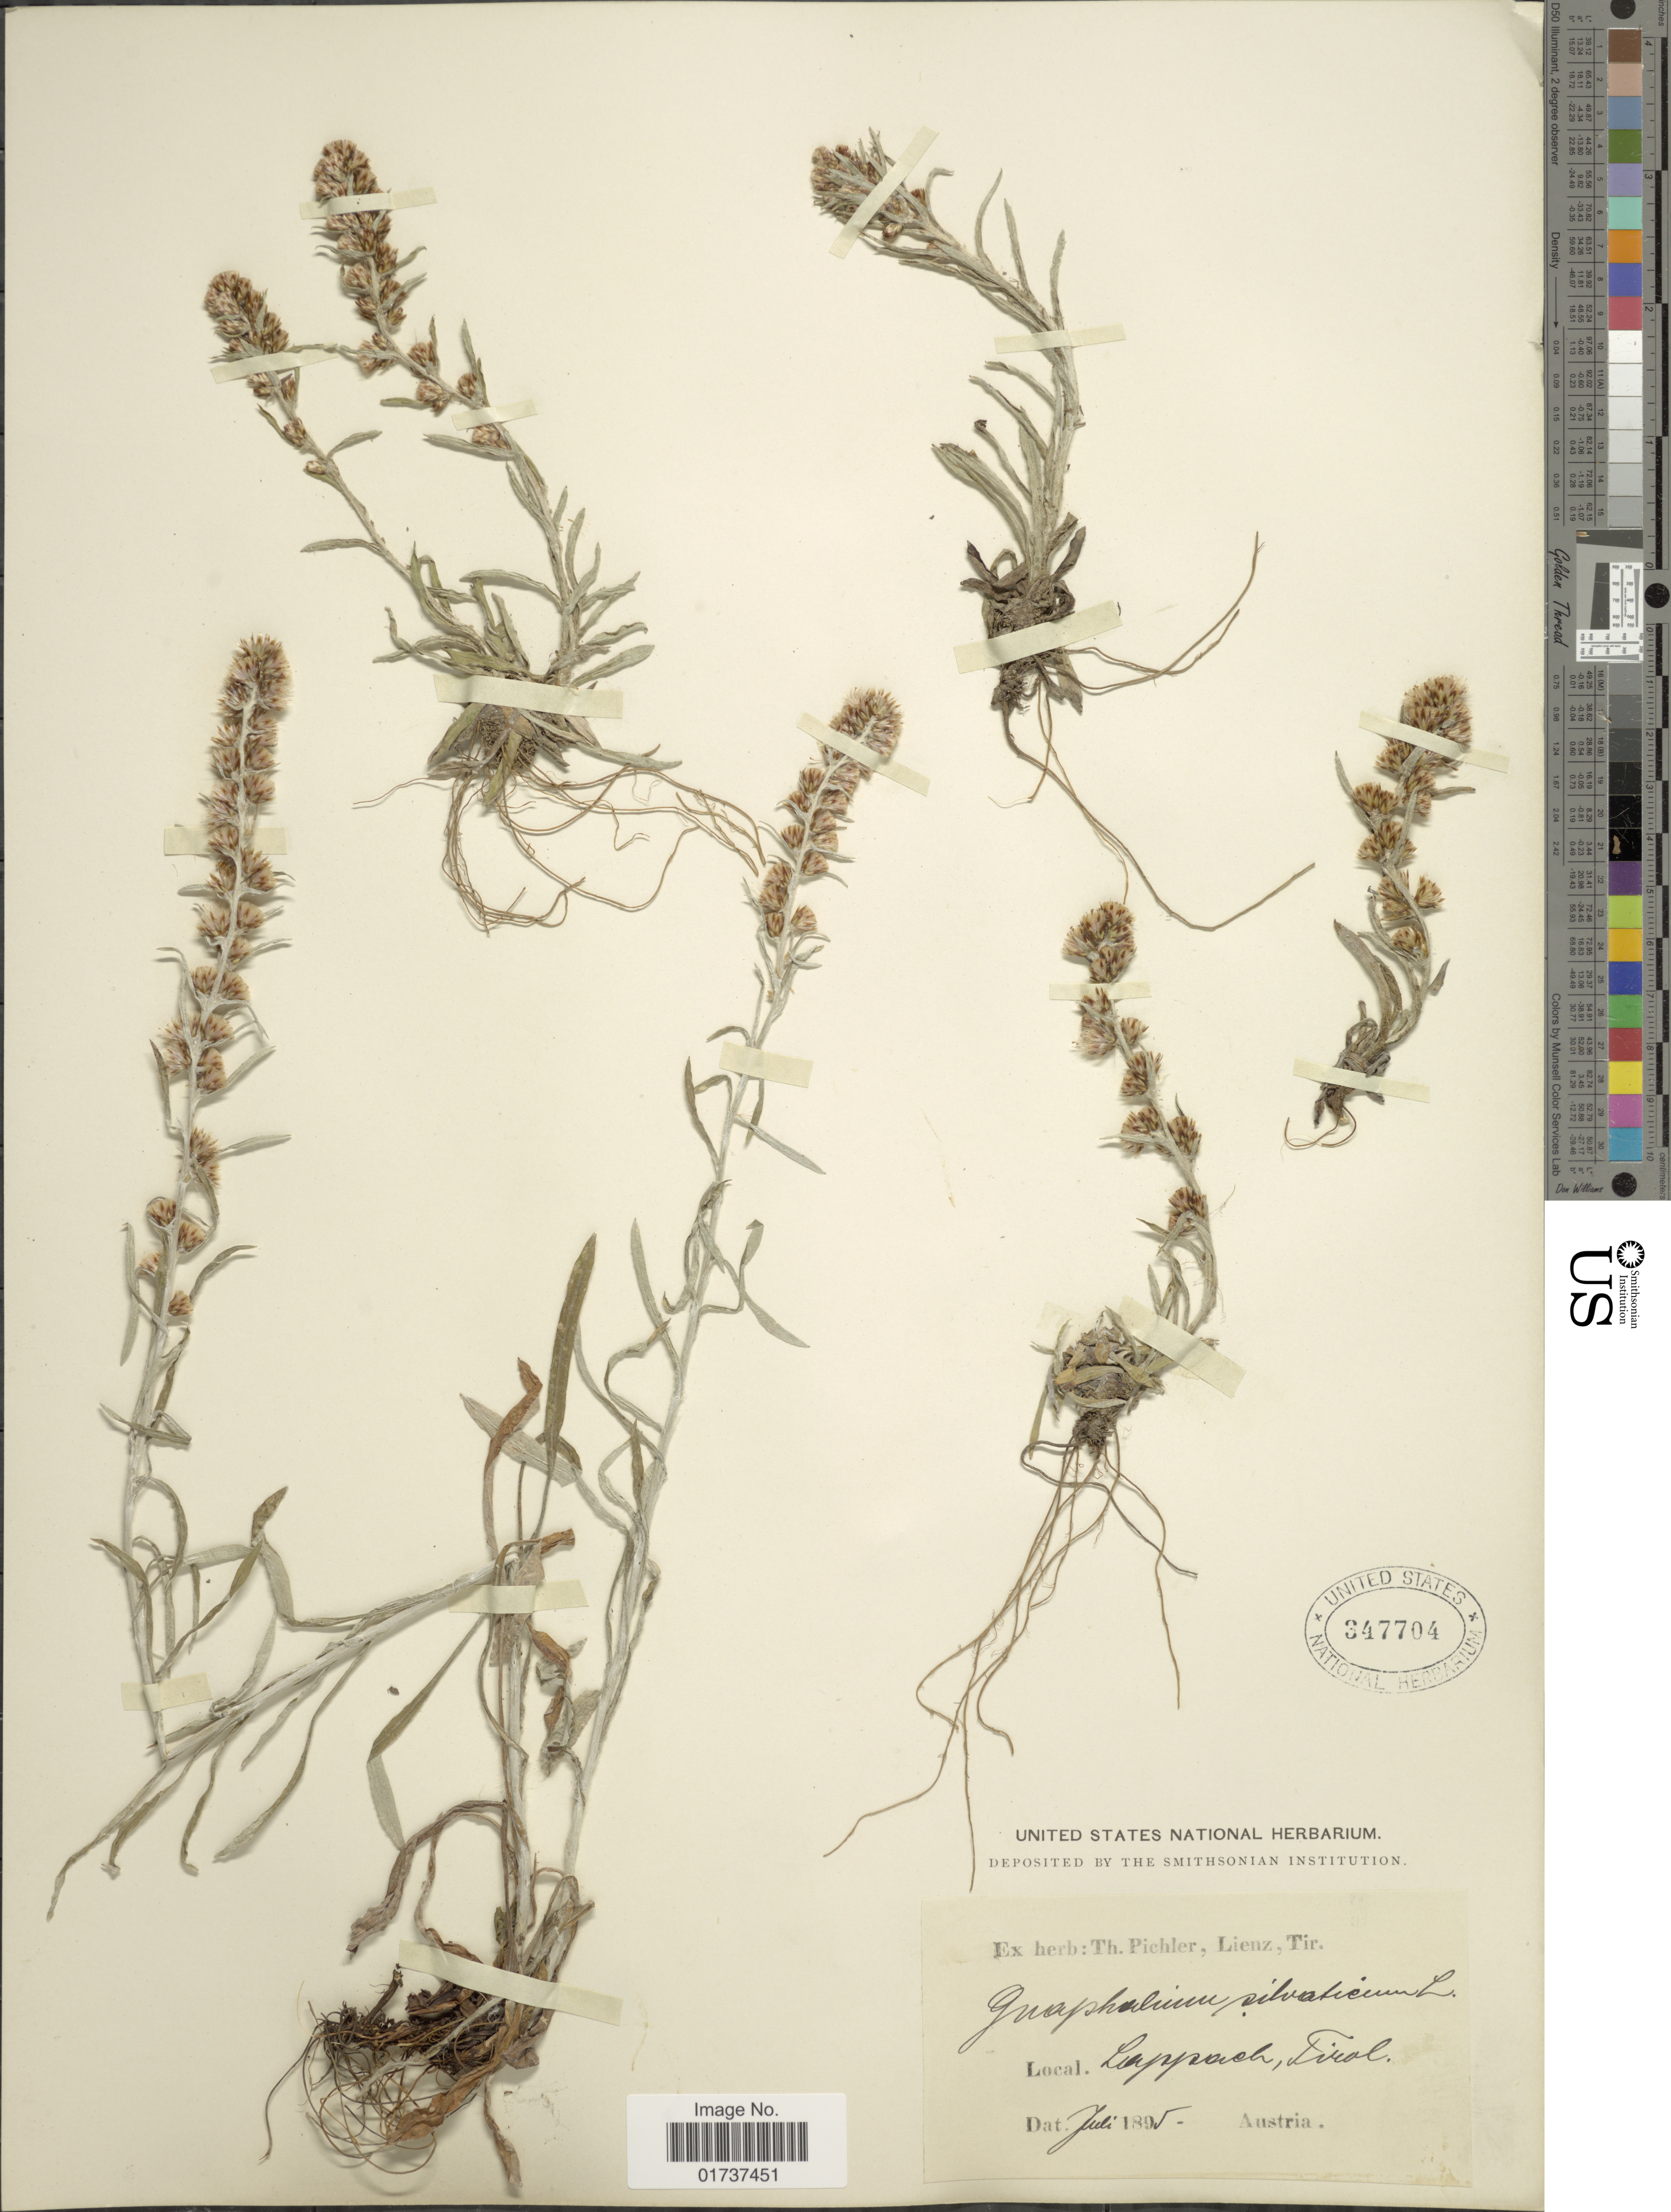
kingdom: Plantae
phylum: Tracheophyta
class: Magnoliopsida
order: Asterales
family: Asteraceae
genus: Gnaphalium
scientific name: Gnaphalium sylvaticum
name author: L.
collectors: T. Pichler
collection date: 1895-06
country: Austria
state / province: Tirol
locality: Lappach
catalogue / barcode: US 347704